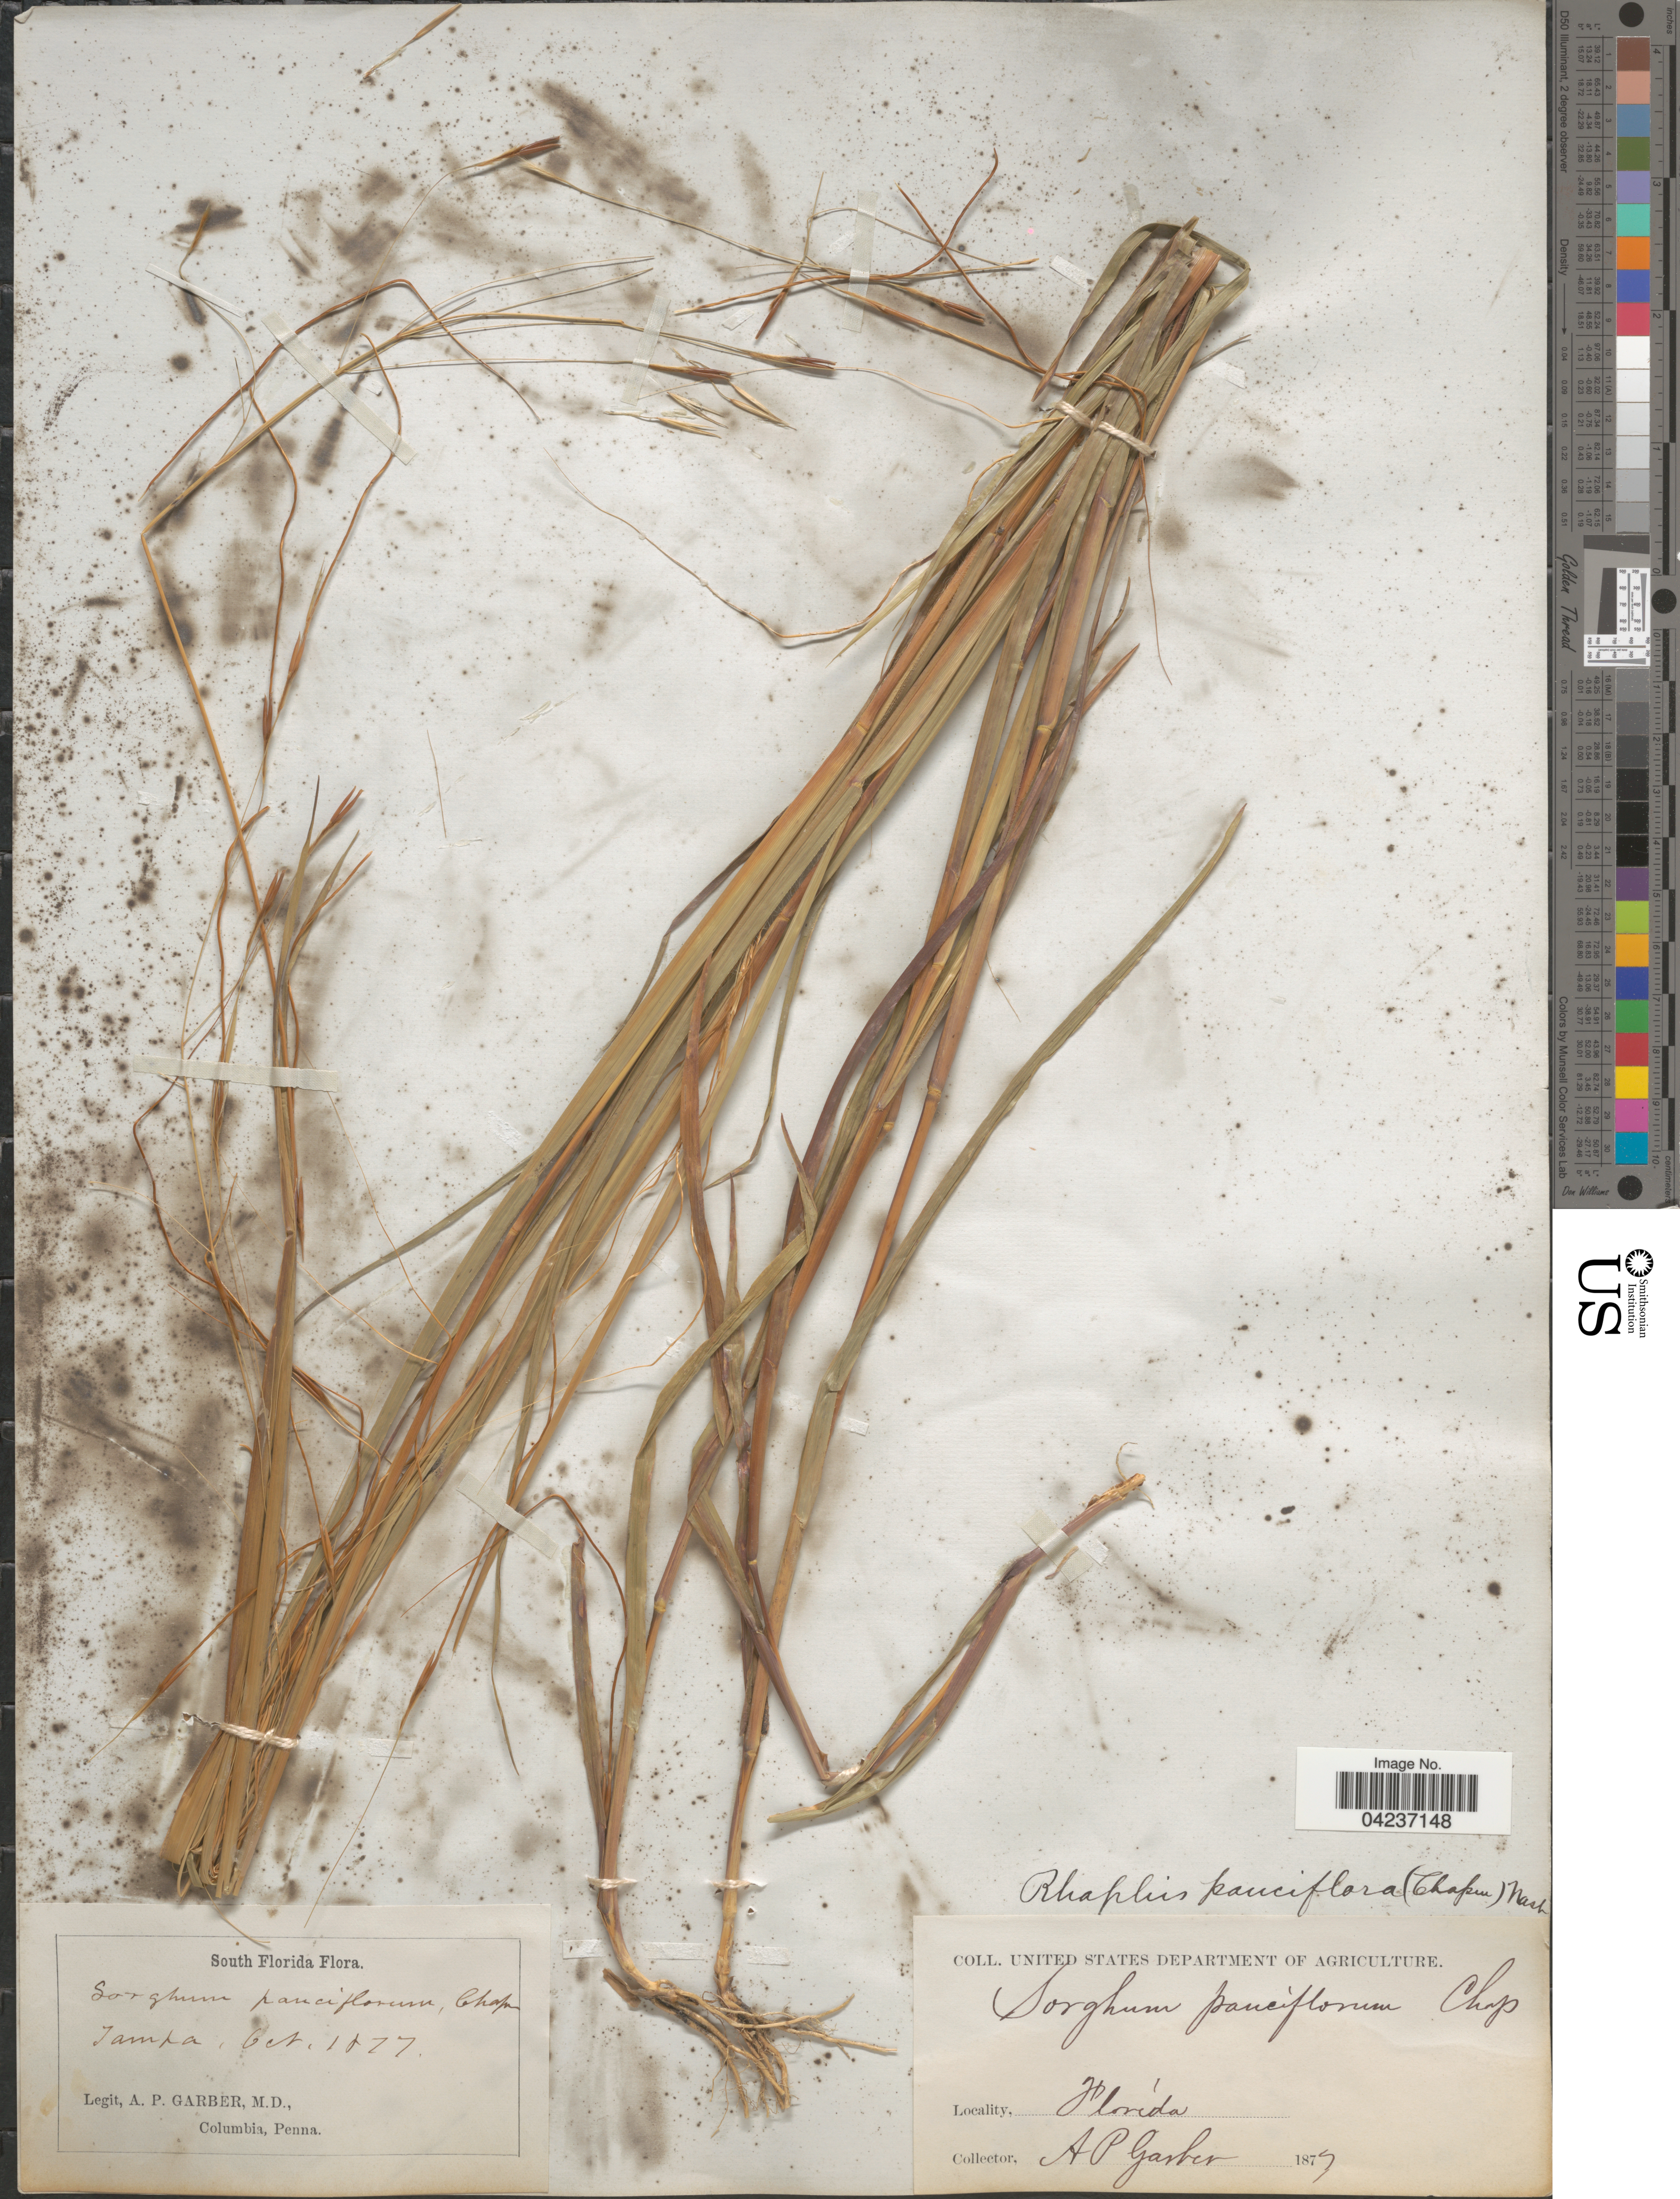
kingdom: Plantae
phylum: Tracheophyta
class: Liliopsida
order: Poales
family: Poaceae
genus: Chrysopogon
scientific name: Chrysopogon pauciflorus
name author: (Chapm.) Benth. ex Vasey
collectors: A. P. Garber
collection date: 1877-10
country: United States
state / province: Florida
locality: South Florida. Tampa.